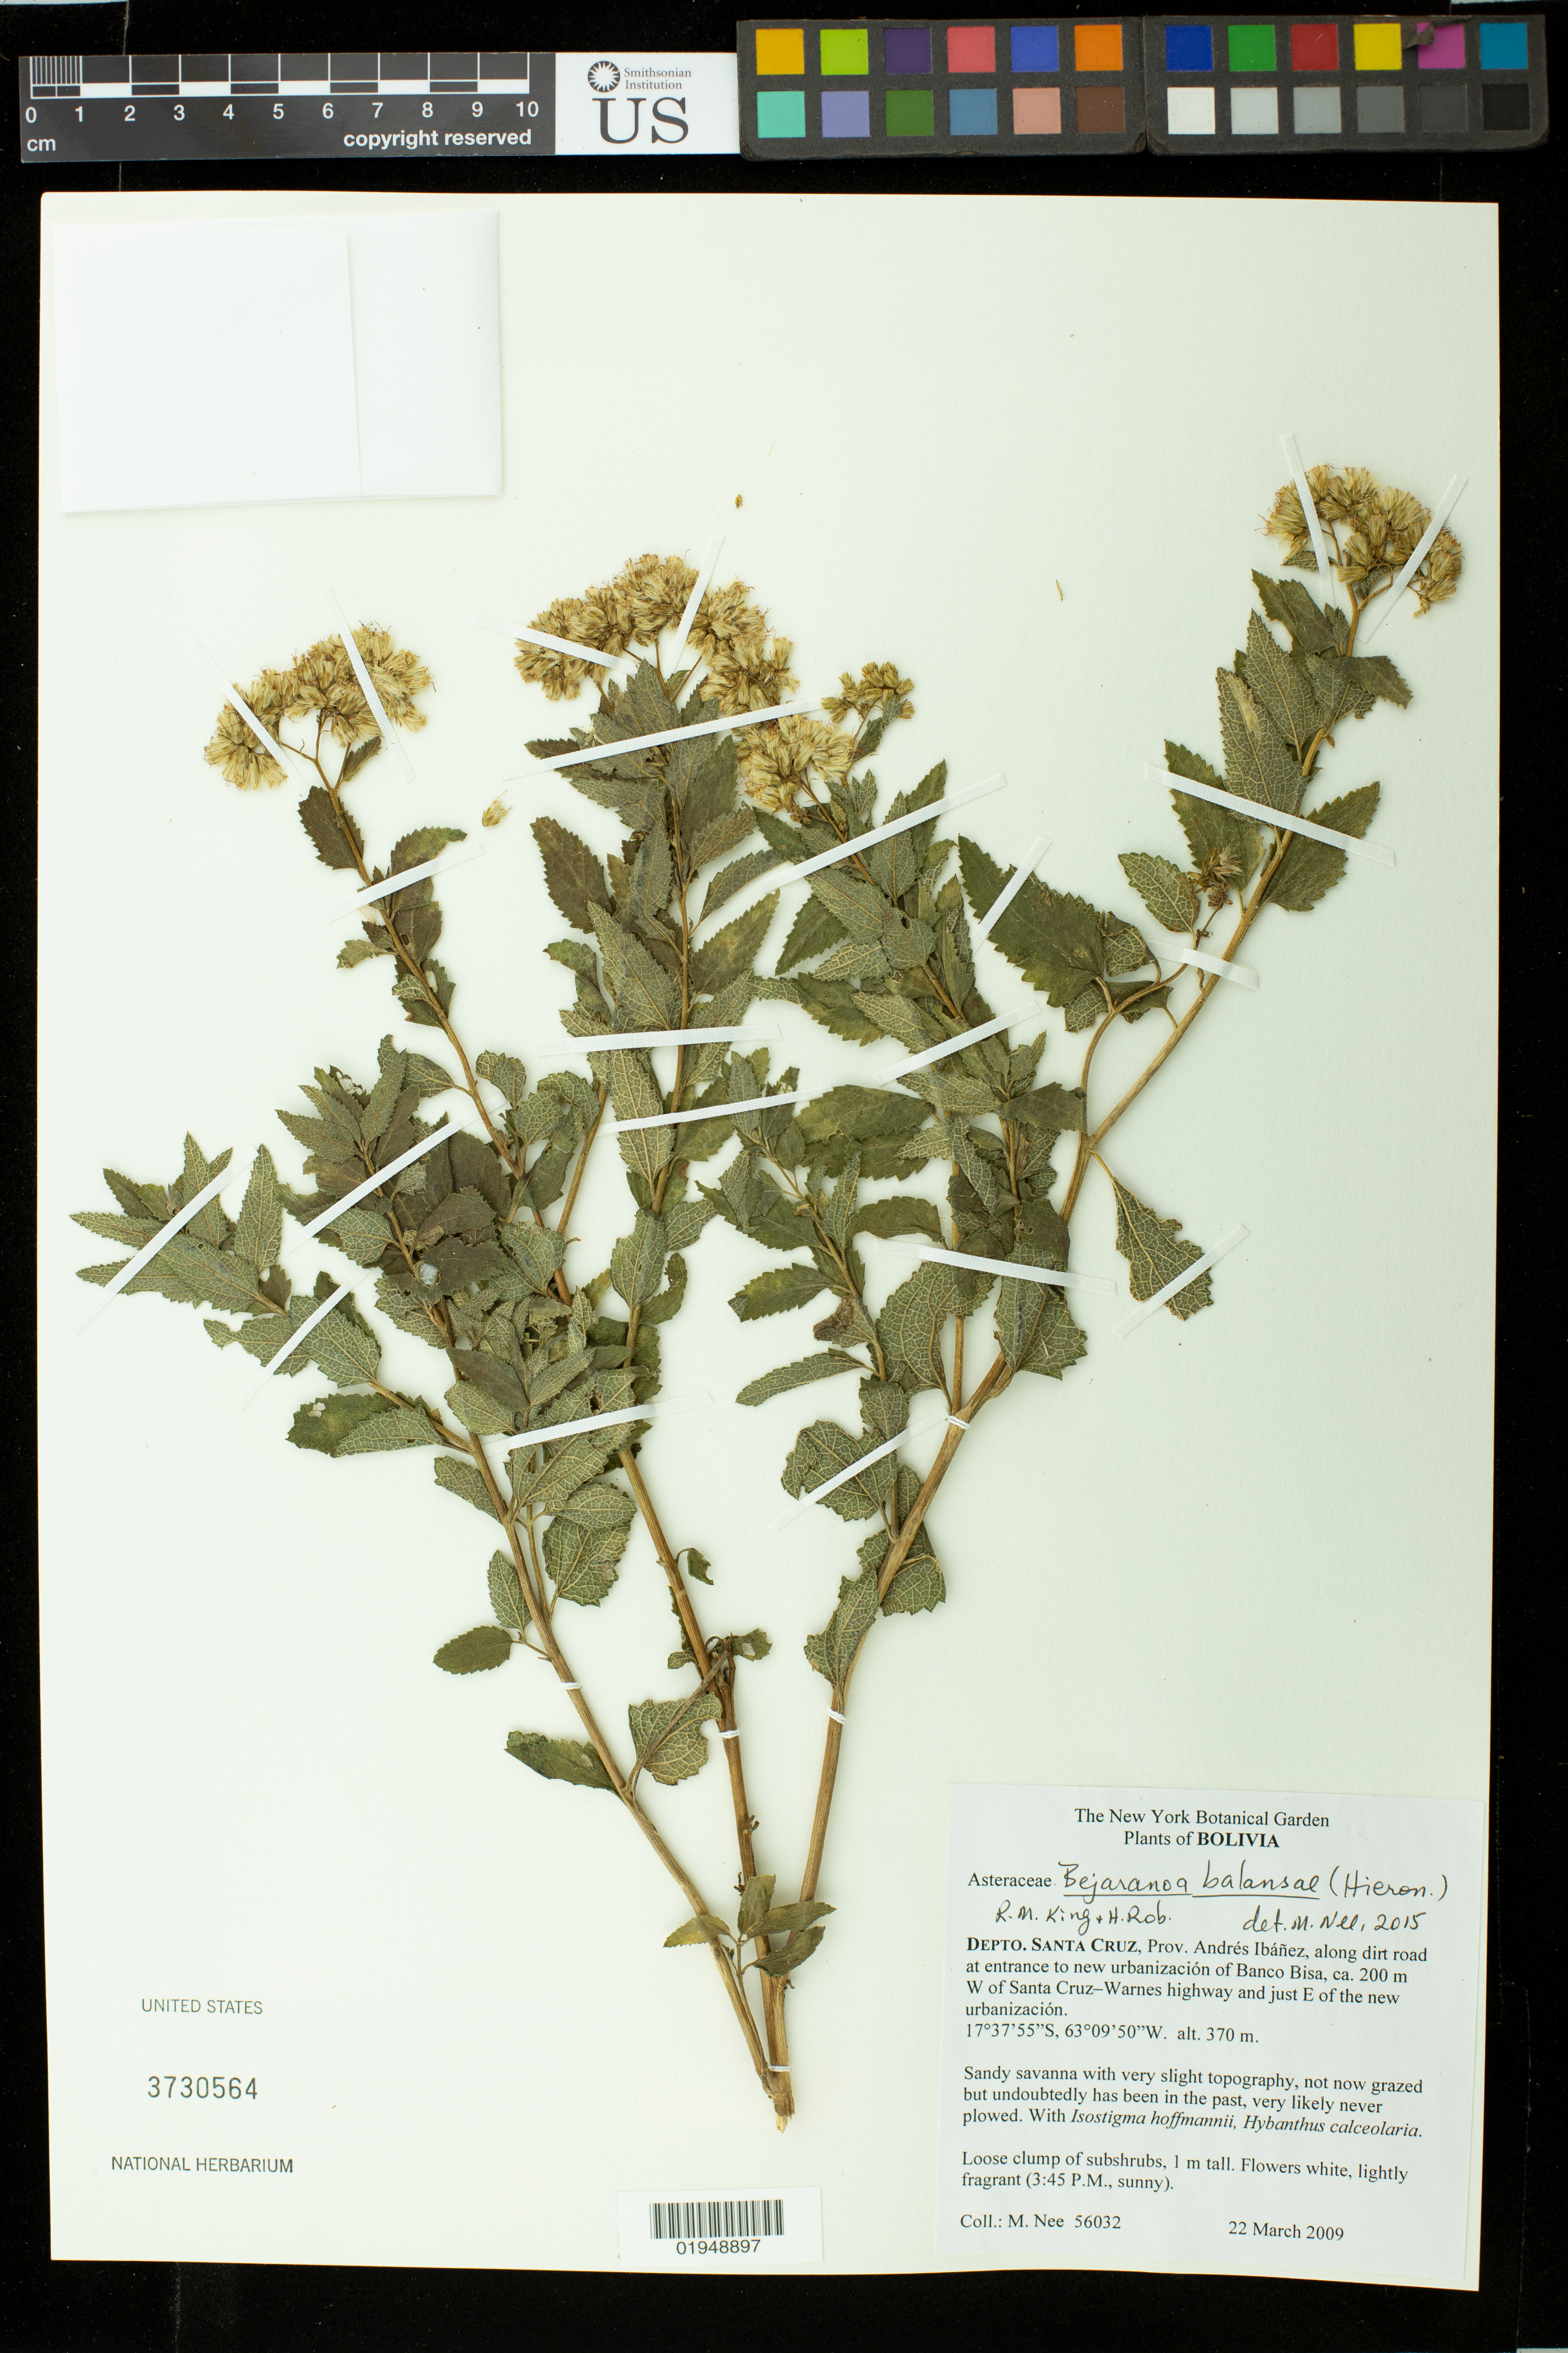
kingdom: Plantae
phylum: Tracheophyta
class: Magnoliopsida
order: Asterales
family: Asteraceae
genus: Bejaranoa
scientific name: Bejaranoa balansae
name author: (Hieron.) R.M. King & H. Rob.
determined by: Nee, M.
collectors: M. Nee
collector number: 56032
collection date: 2009-03-22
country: Bolivia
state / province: Santa Cruz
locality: Depto. Santa Cruz, Prov. Ibáñez, along dirt road at entrance to new urbanización of Banco Bisa, ca. 200 m W of Santa Cruz-Warnes highway and just E of the new urbanización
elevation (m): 370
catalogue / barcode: US 3730564